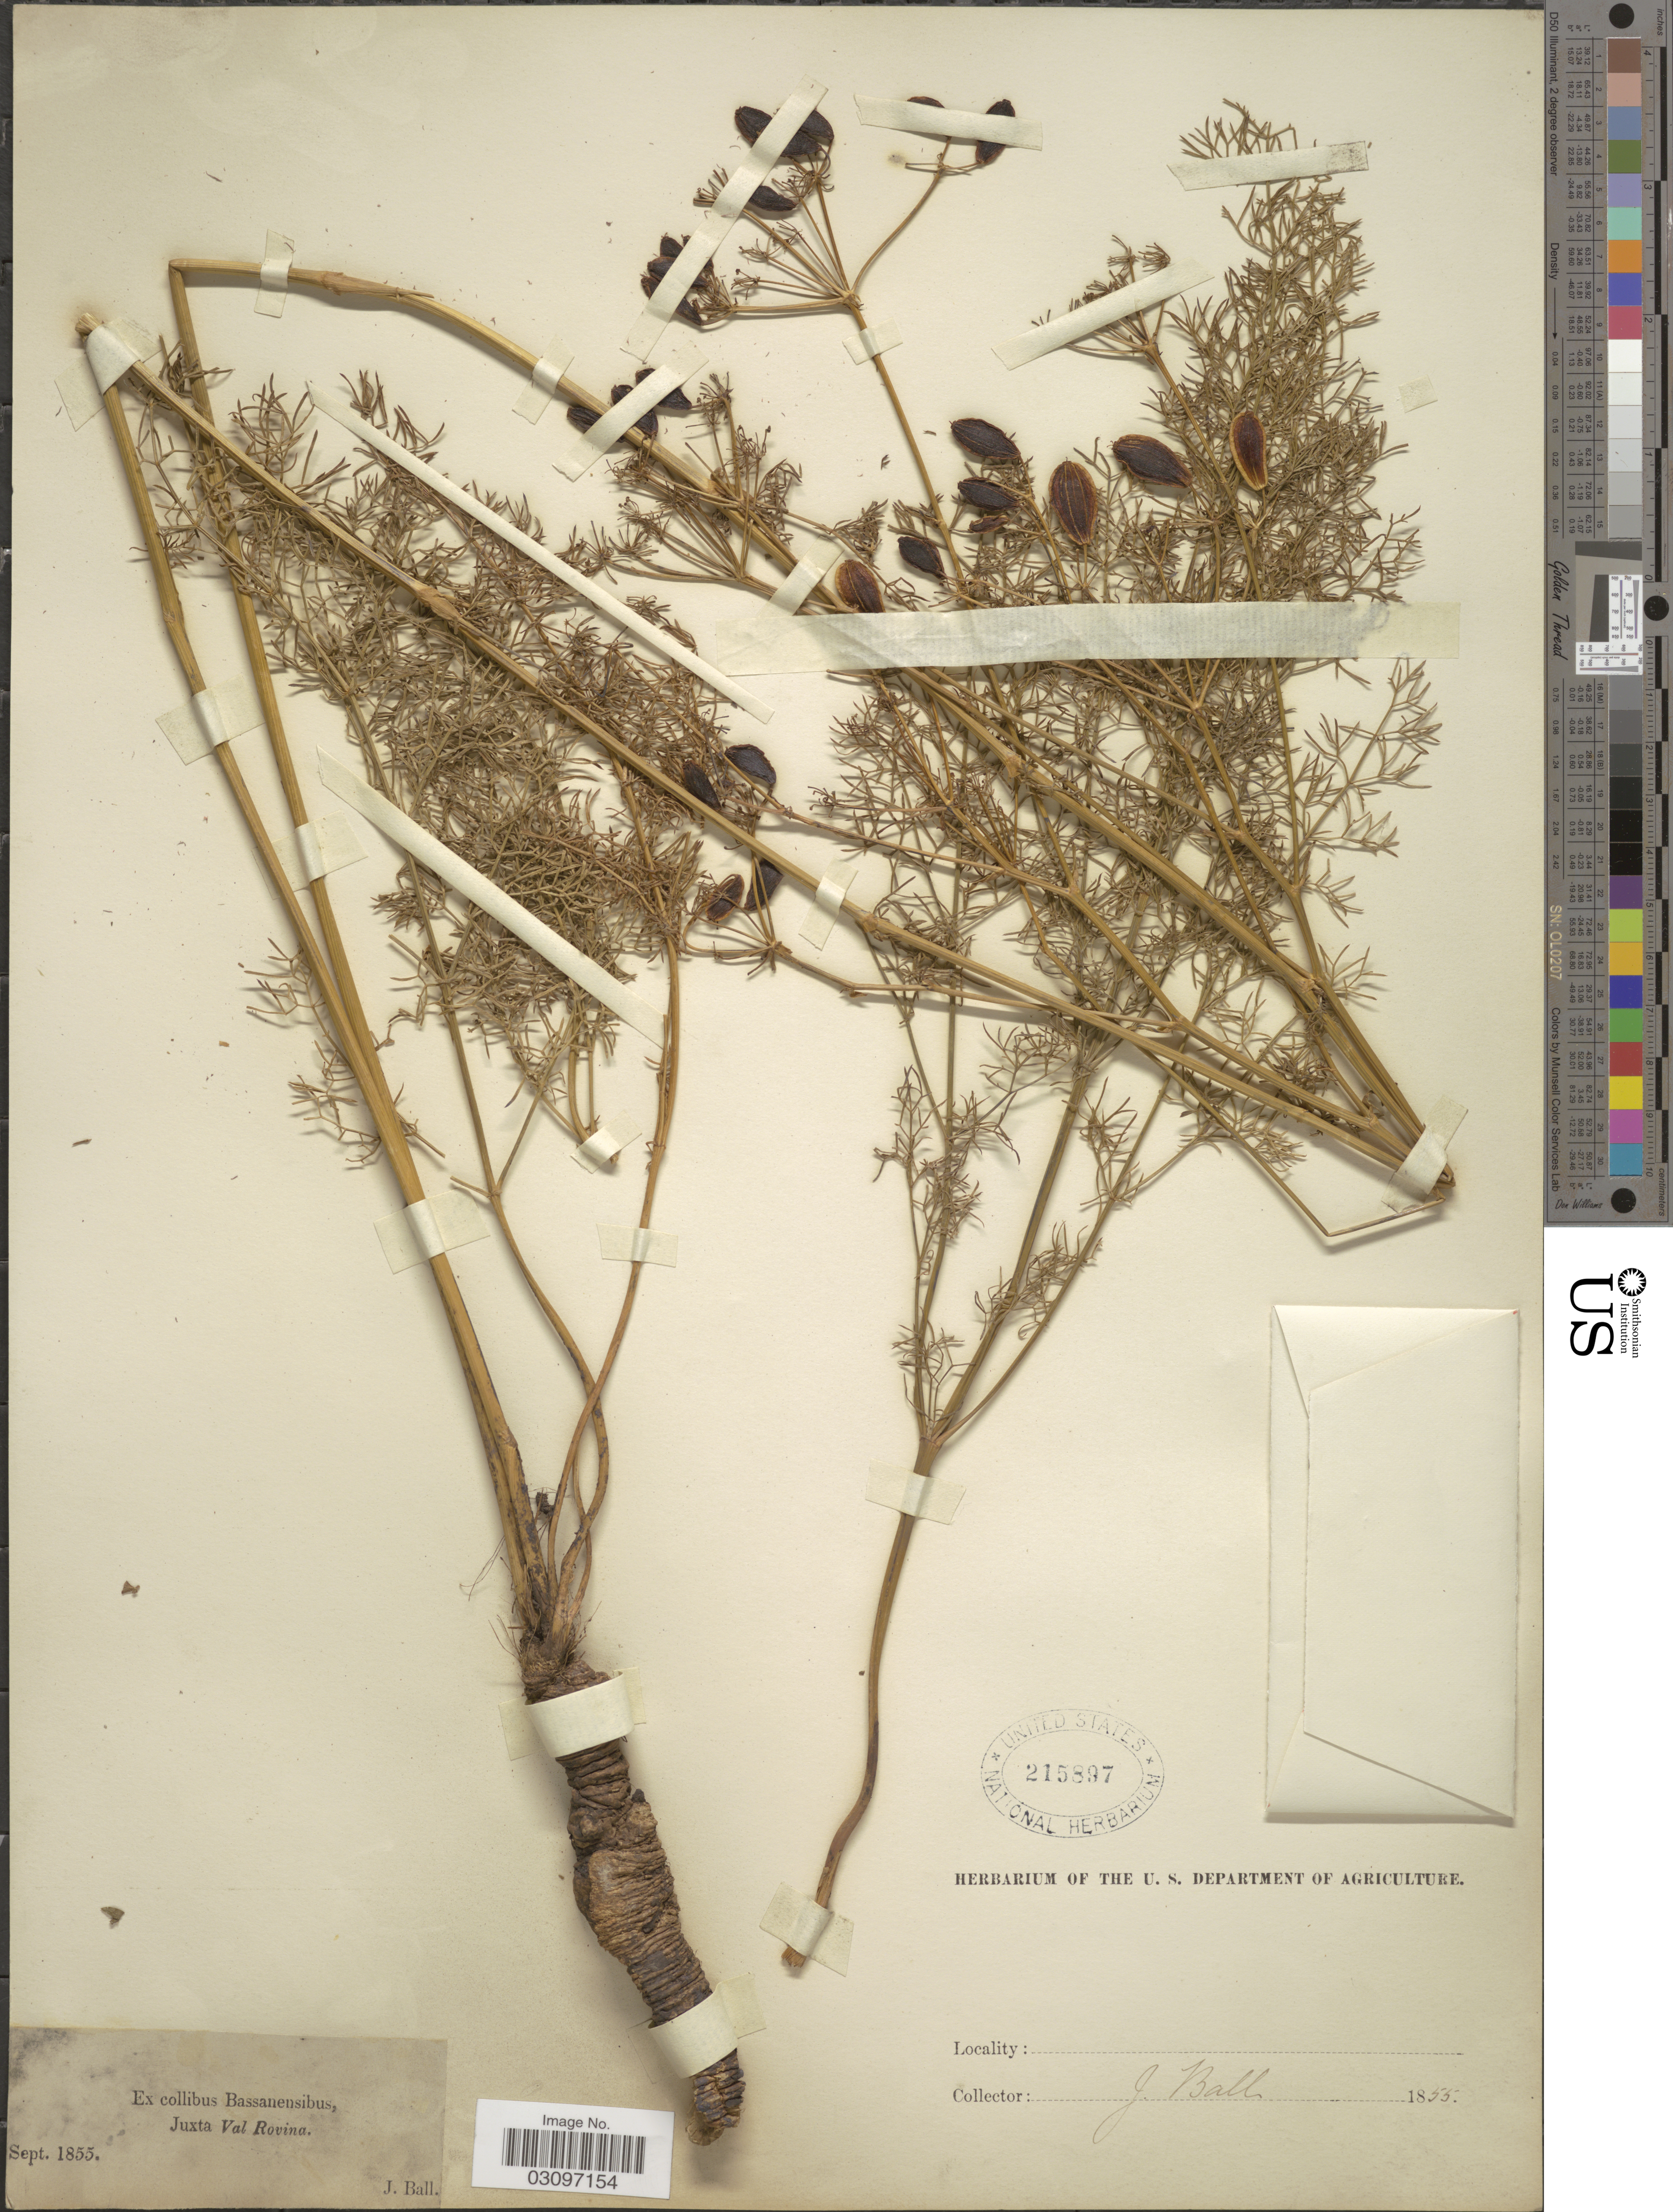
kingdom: Plantae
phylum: Tracheophyta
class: Magnoliopsida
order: Apiales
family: Apiaceae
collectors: J. Ball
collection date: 1855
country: Italy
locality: Ex collibus Bassanensibus, Juxta Val Rovina.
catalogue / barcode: US 215897